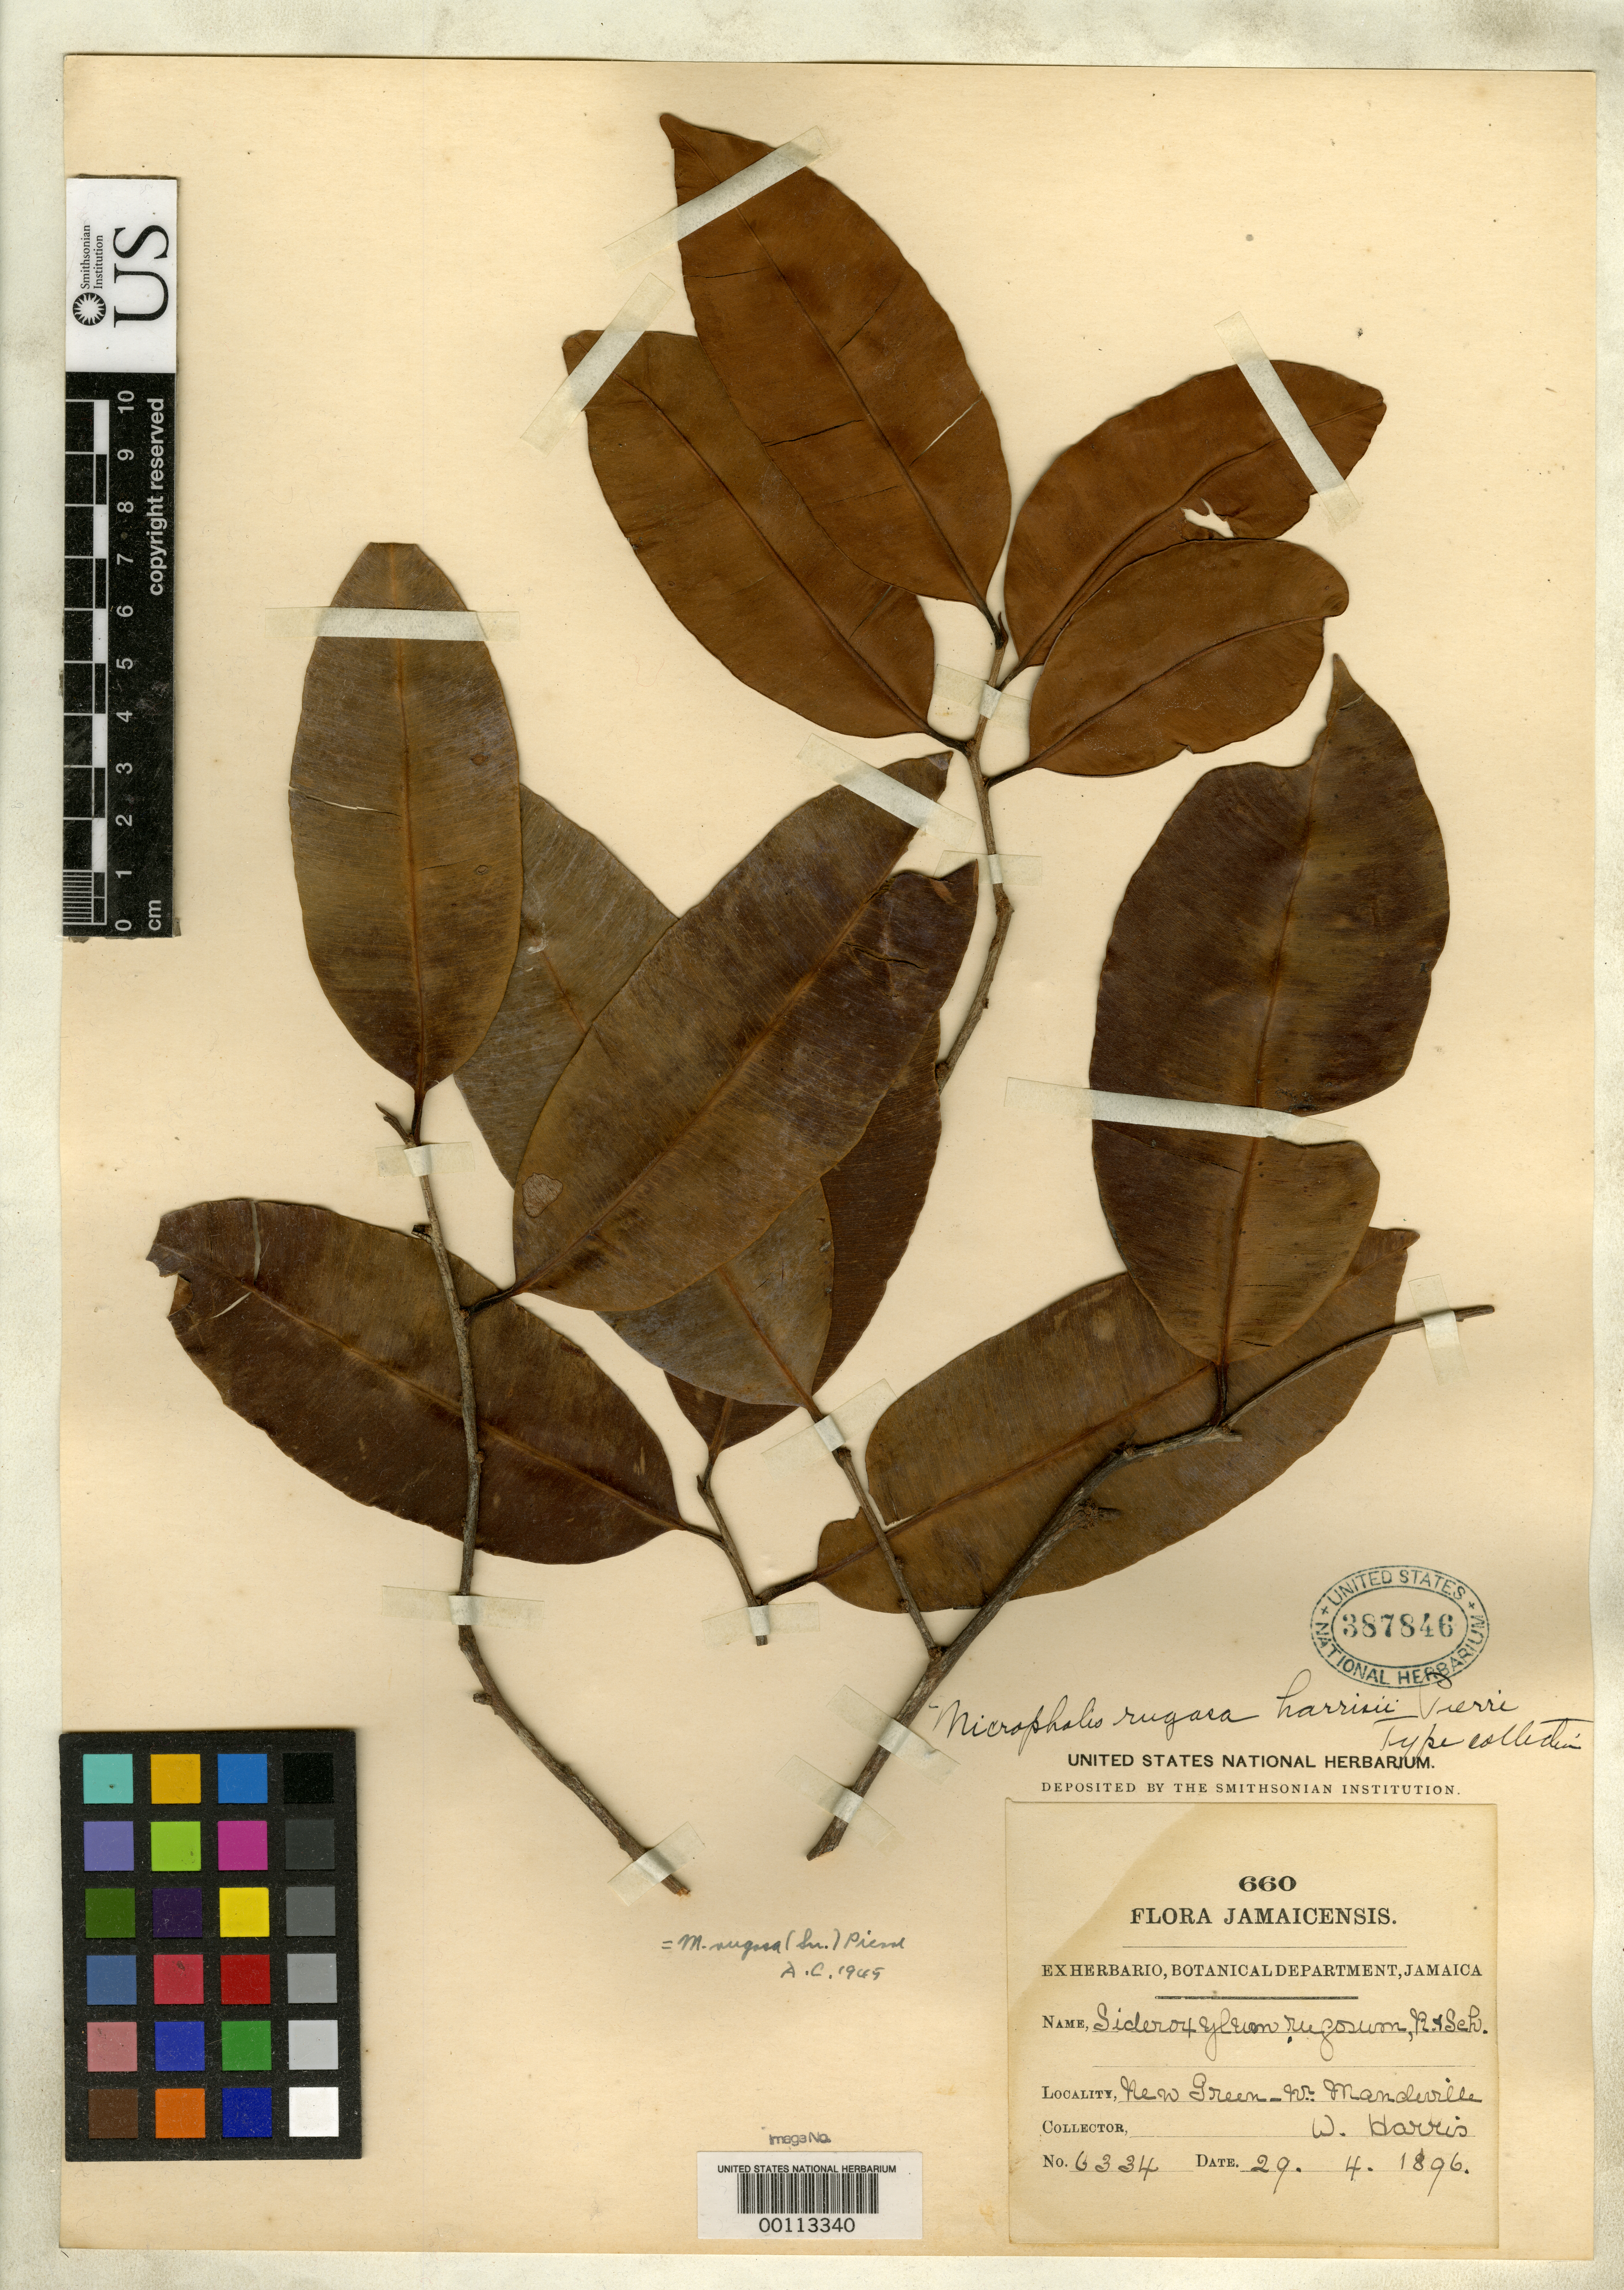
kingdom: Plantae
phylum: Tracheophyta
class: Magnoliopsida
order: Ericales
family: Sapotaceae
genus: Micropholis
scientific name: Micropholis rugosa var. harrisii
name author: Pierre in Urb.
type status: Isotype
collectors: W. H. Harris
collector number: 6334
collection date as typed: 29 Apr 1896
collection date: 1896-04-29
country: Jamaica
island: Greater Antilles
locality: New Green.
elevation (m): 700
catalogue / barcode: US 387846